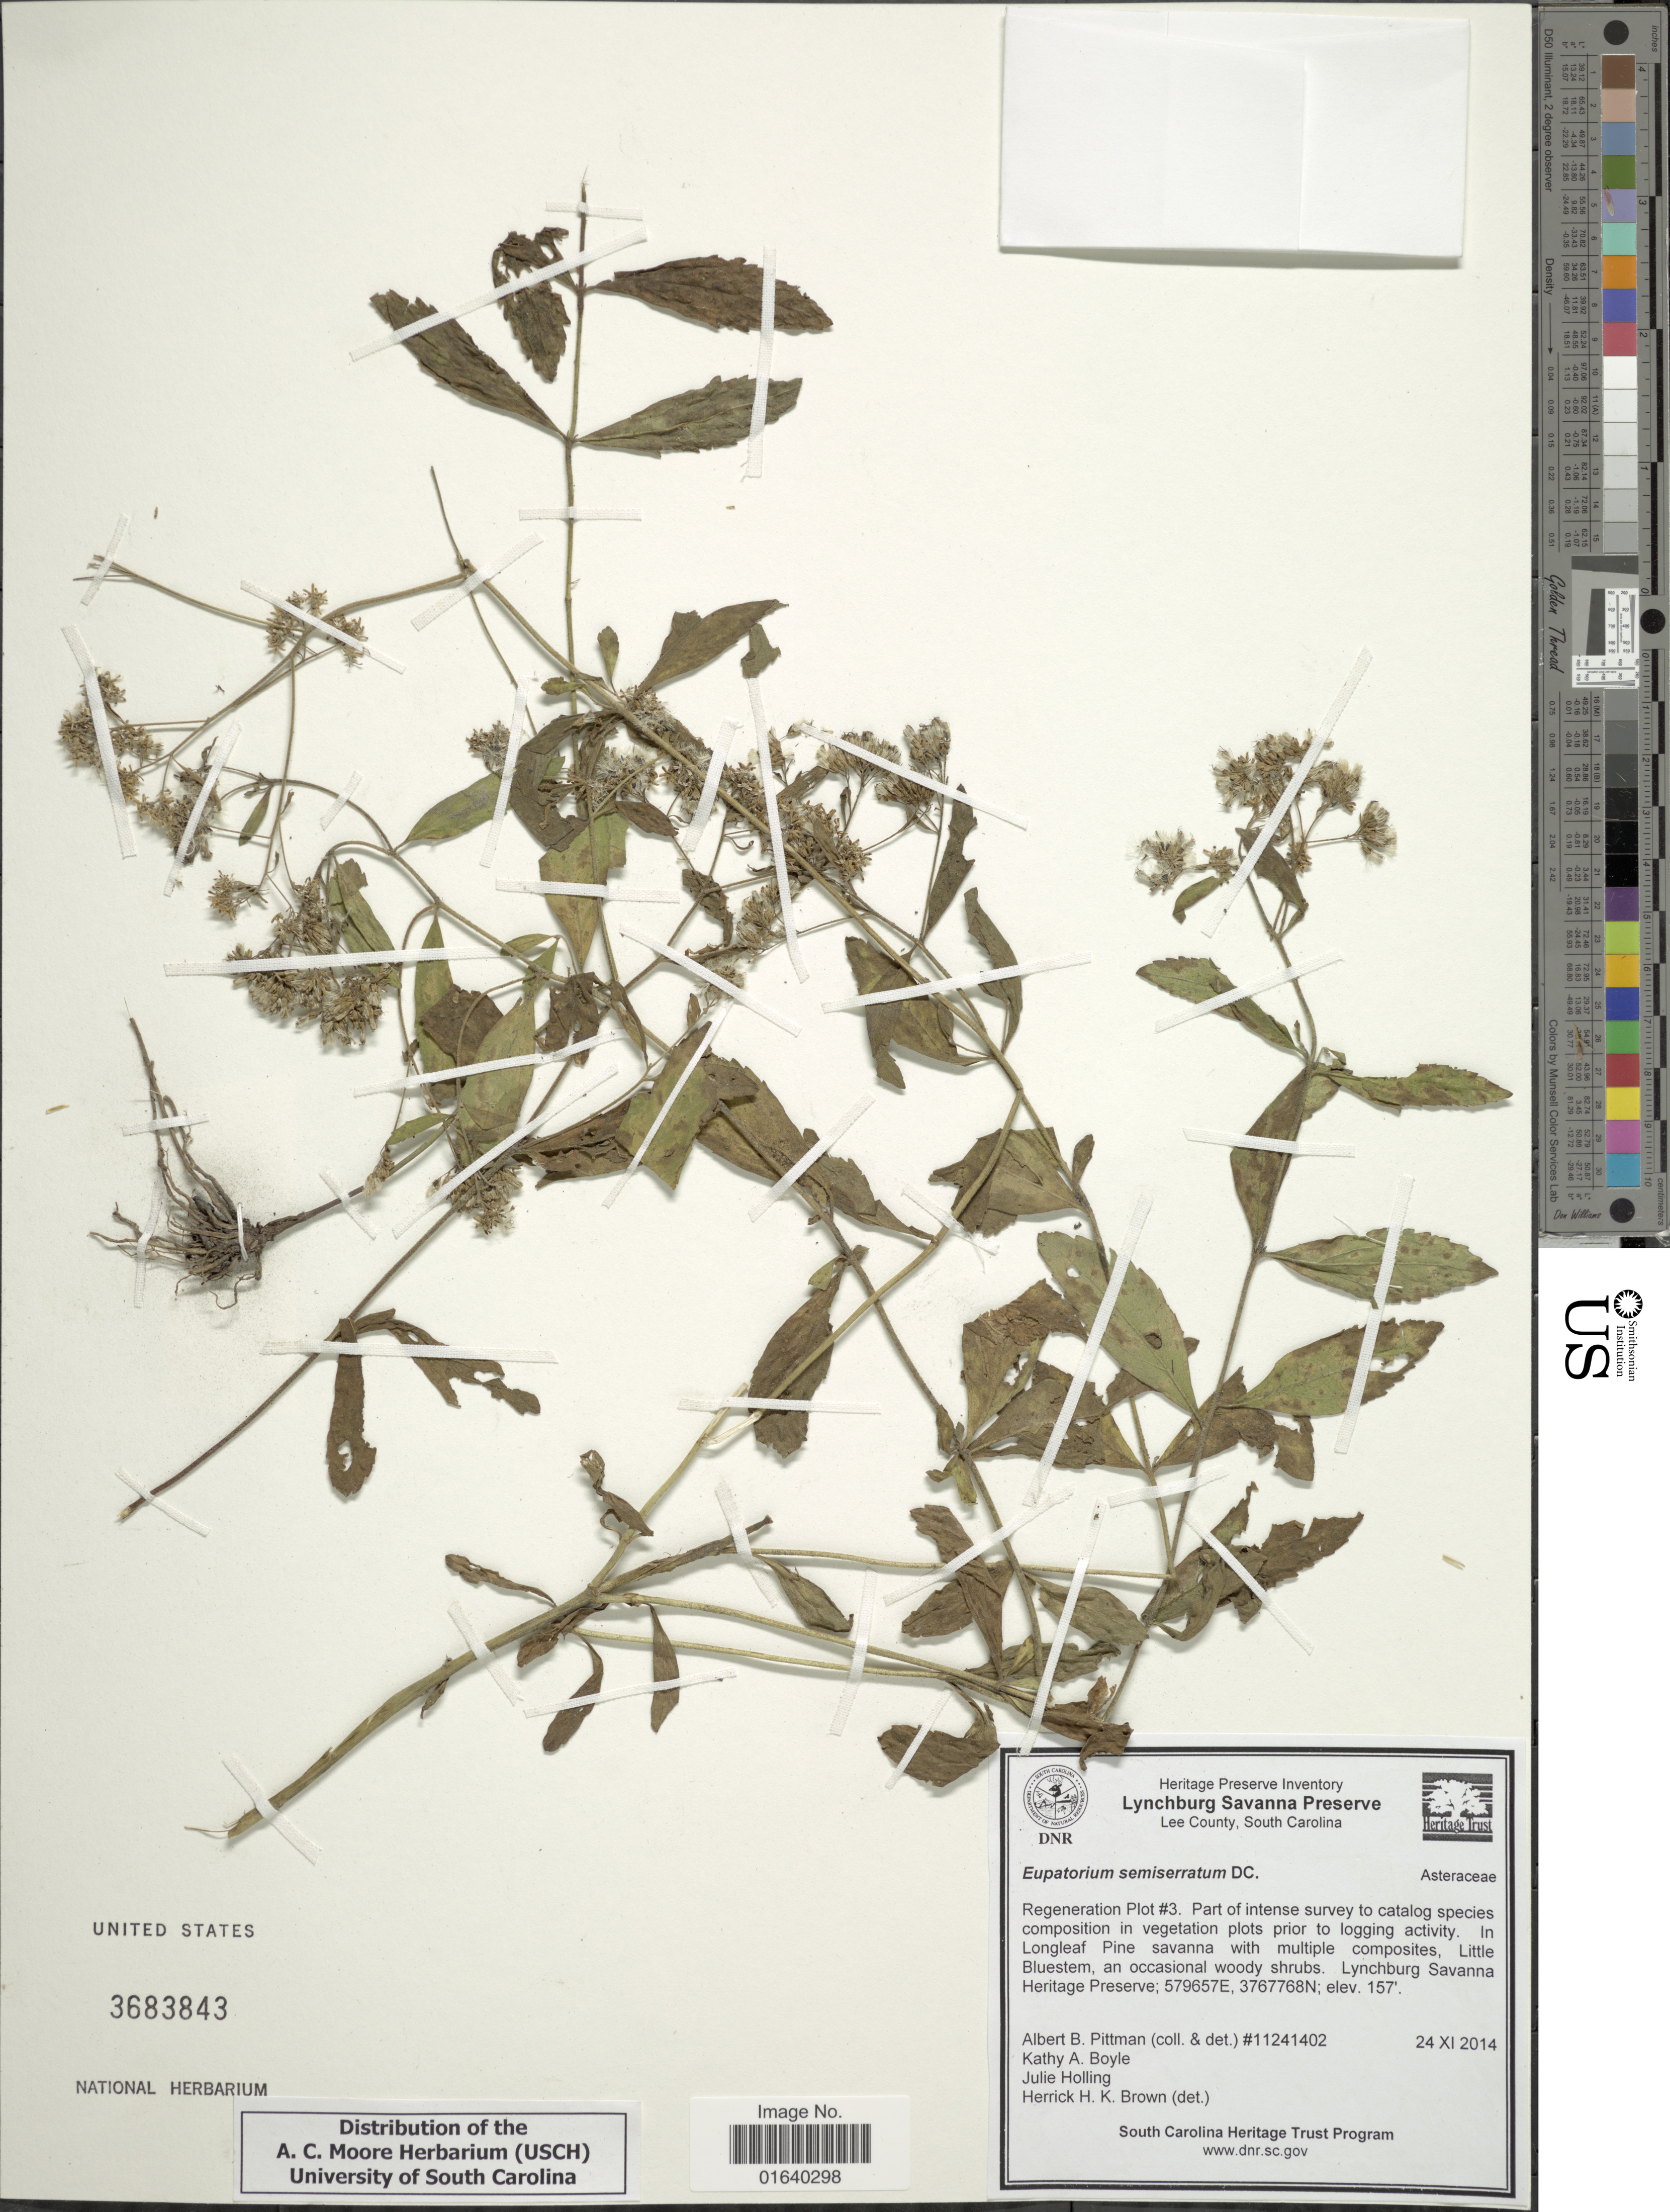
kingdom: Plantae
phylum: Tracheophyta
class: Magnoliopsida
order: Asterales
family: Asteraceae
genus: Eupatorium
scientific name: Eupatorium semiserratum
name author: DC.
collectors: A. B. Pittman, K. A. Boyle & J. Holling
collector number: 11241402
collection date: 2014-11-24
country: United States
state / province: South Carolina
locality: Lynchburg Savanna Preserve, Lee County. Regenaration Plot #3. Part of intense survey to catalog species composition in vegetation plots prior to loggong activity. In Longleaf Pine savanna with multiple composites, Little Bluestem, an occasional woody shrubs. Lynchburg Savanna Heritage Preserve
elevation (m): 48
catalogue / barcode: US 3683843